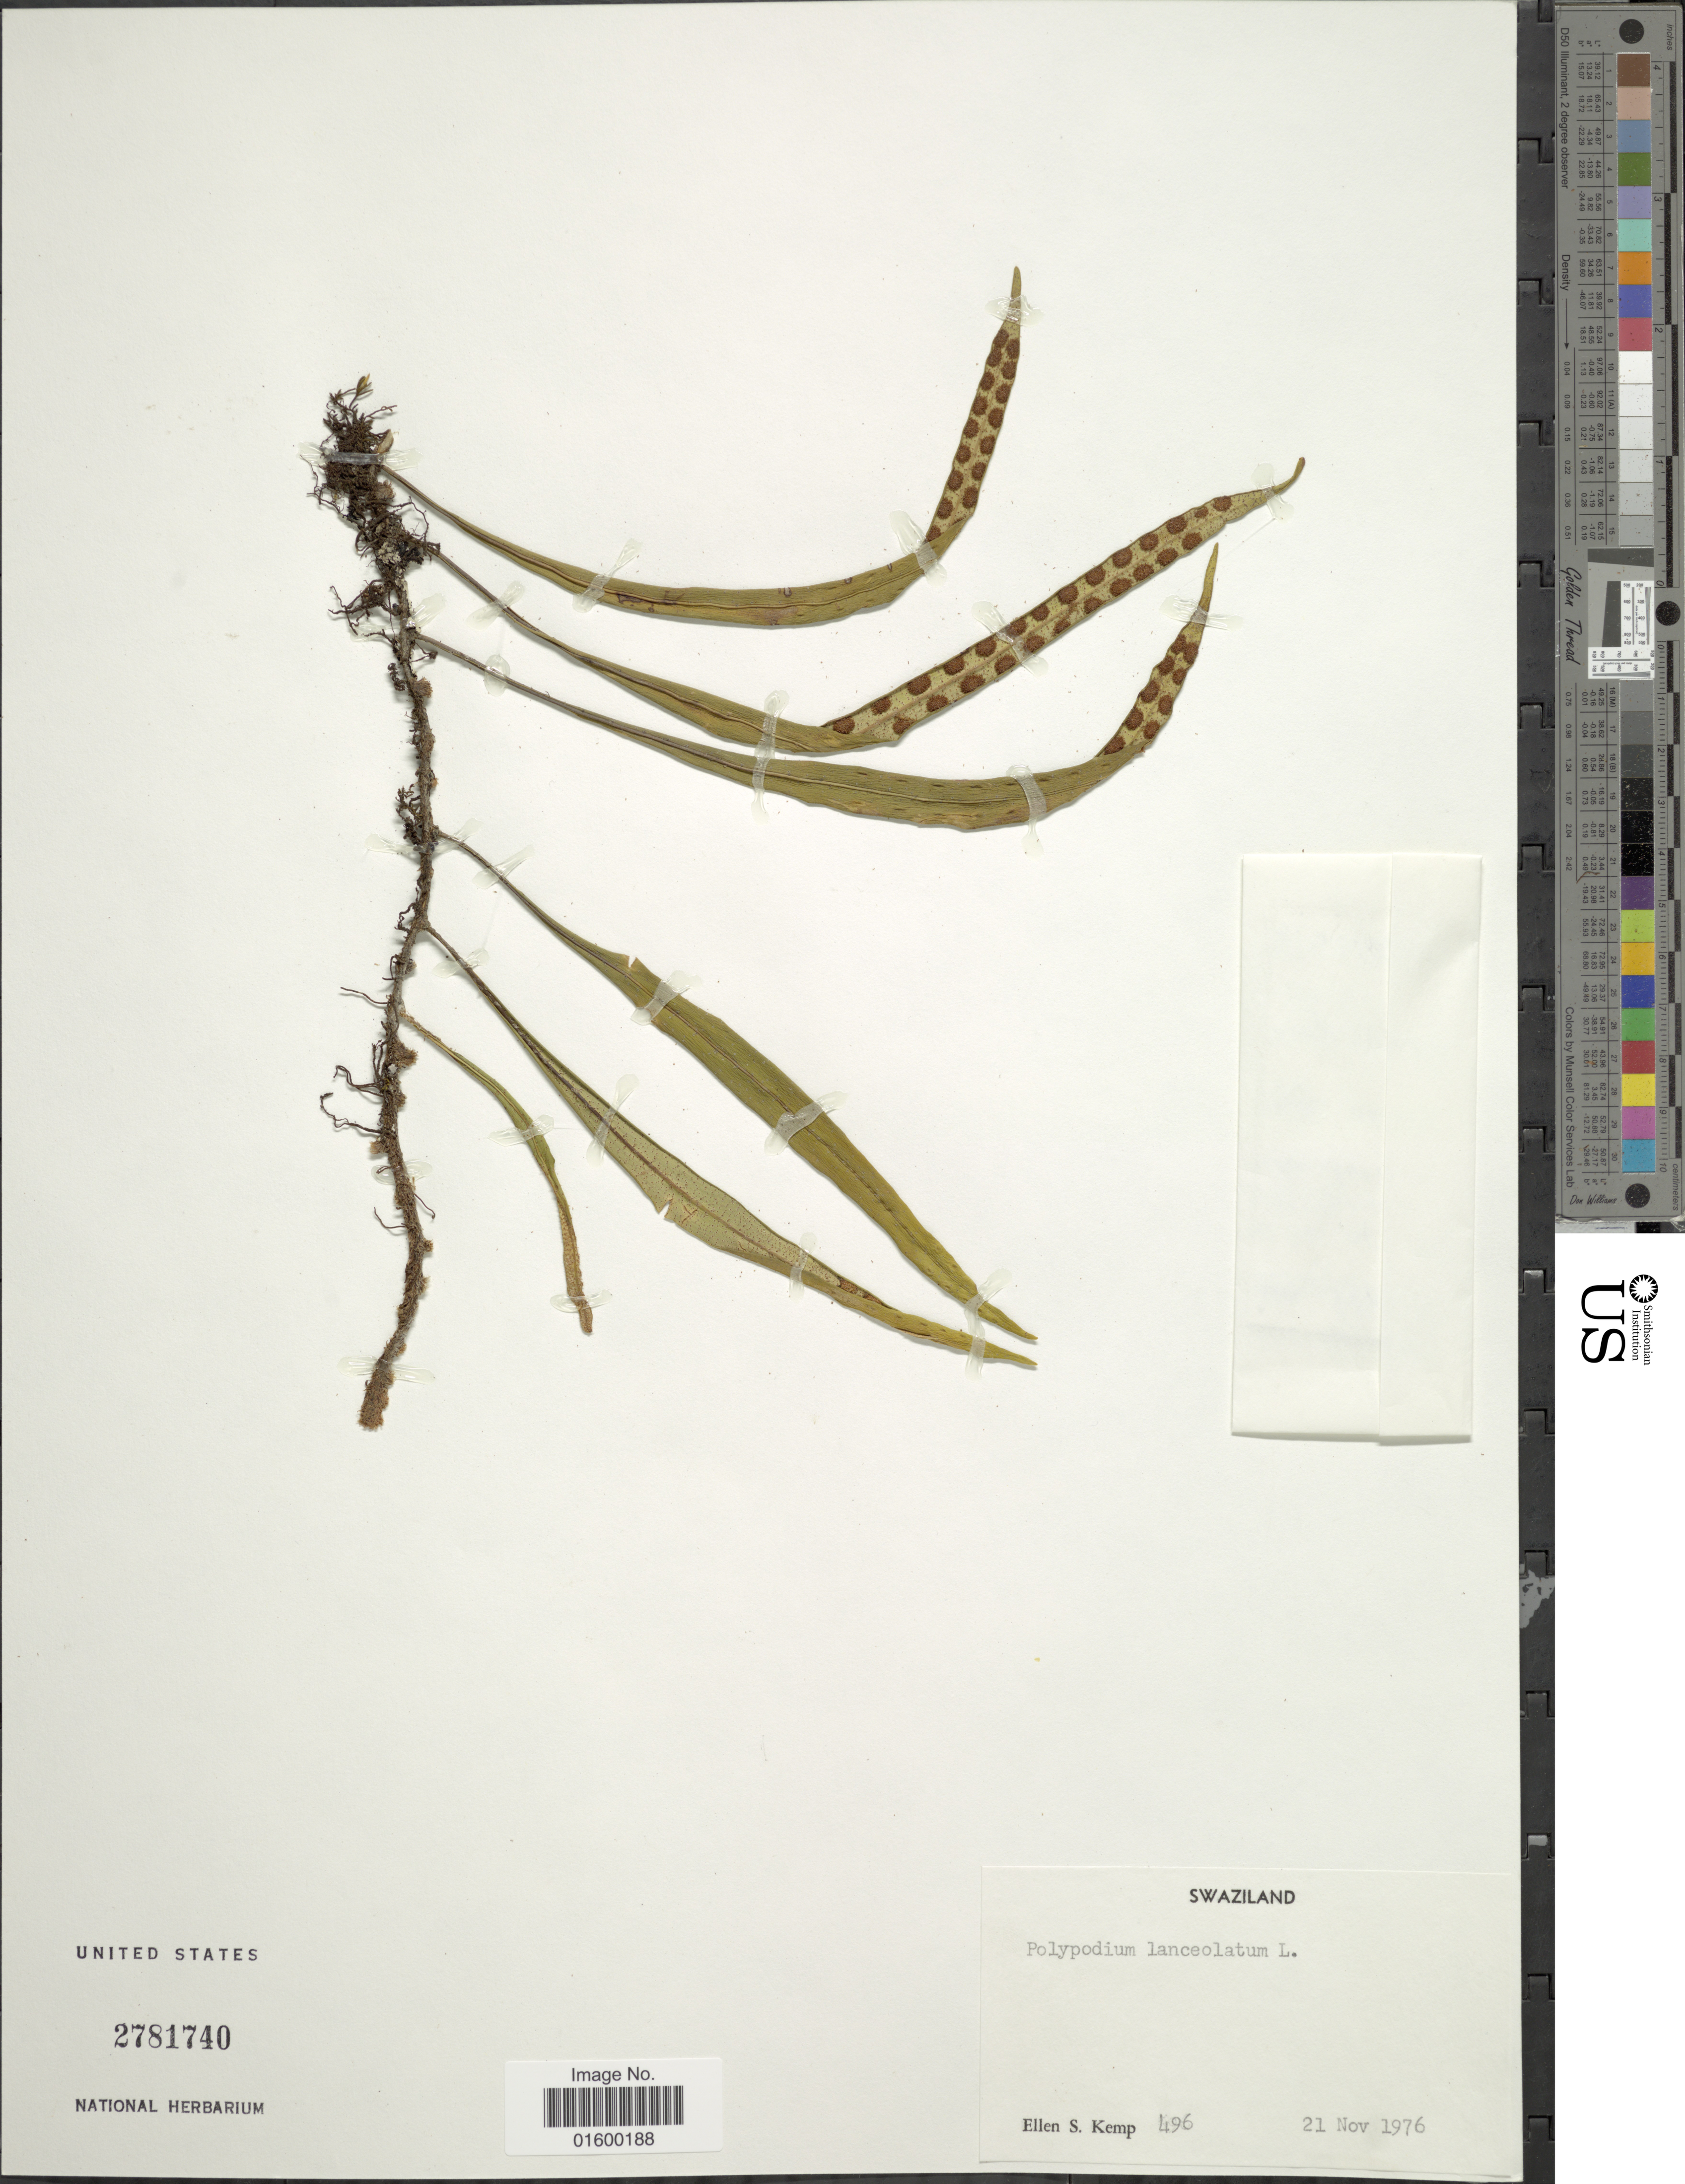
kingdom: Plantae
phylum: Tracheophyta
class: Polypodiopsida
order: Polypodiales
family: Polypodiaceae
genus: Pleopeltis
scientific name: Pleopeltis macrocarpa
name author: (Bory ex Willd.) Kaulf.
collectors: E. S. Kemp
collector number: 496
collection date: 1976-11-21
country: Eswatini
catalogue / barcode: US 2781740